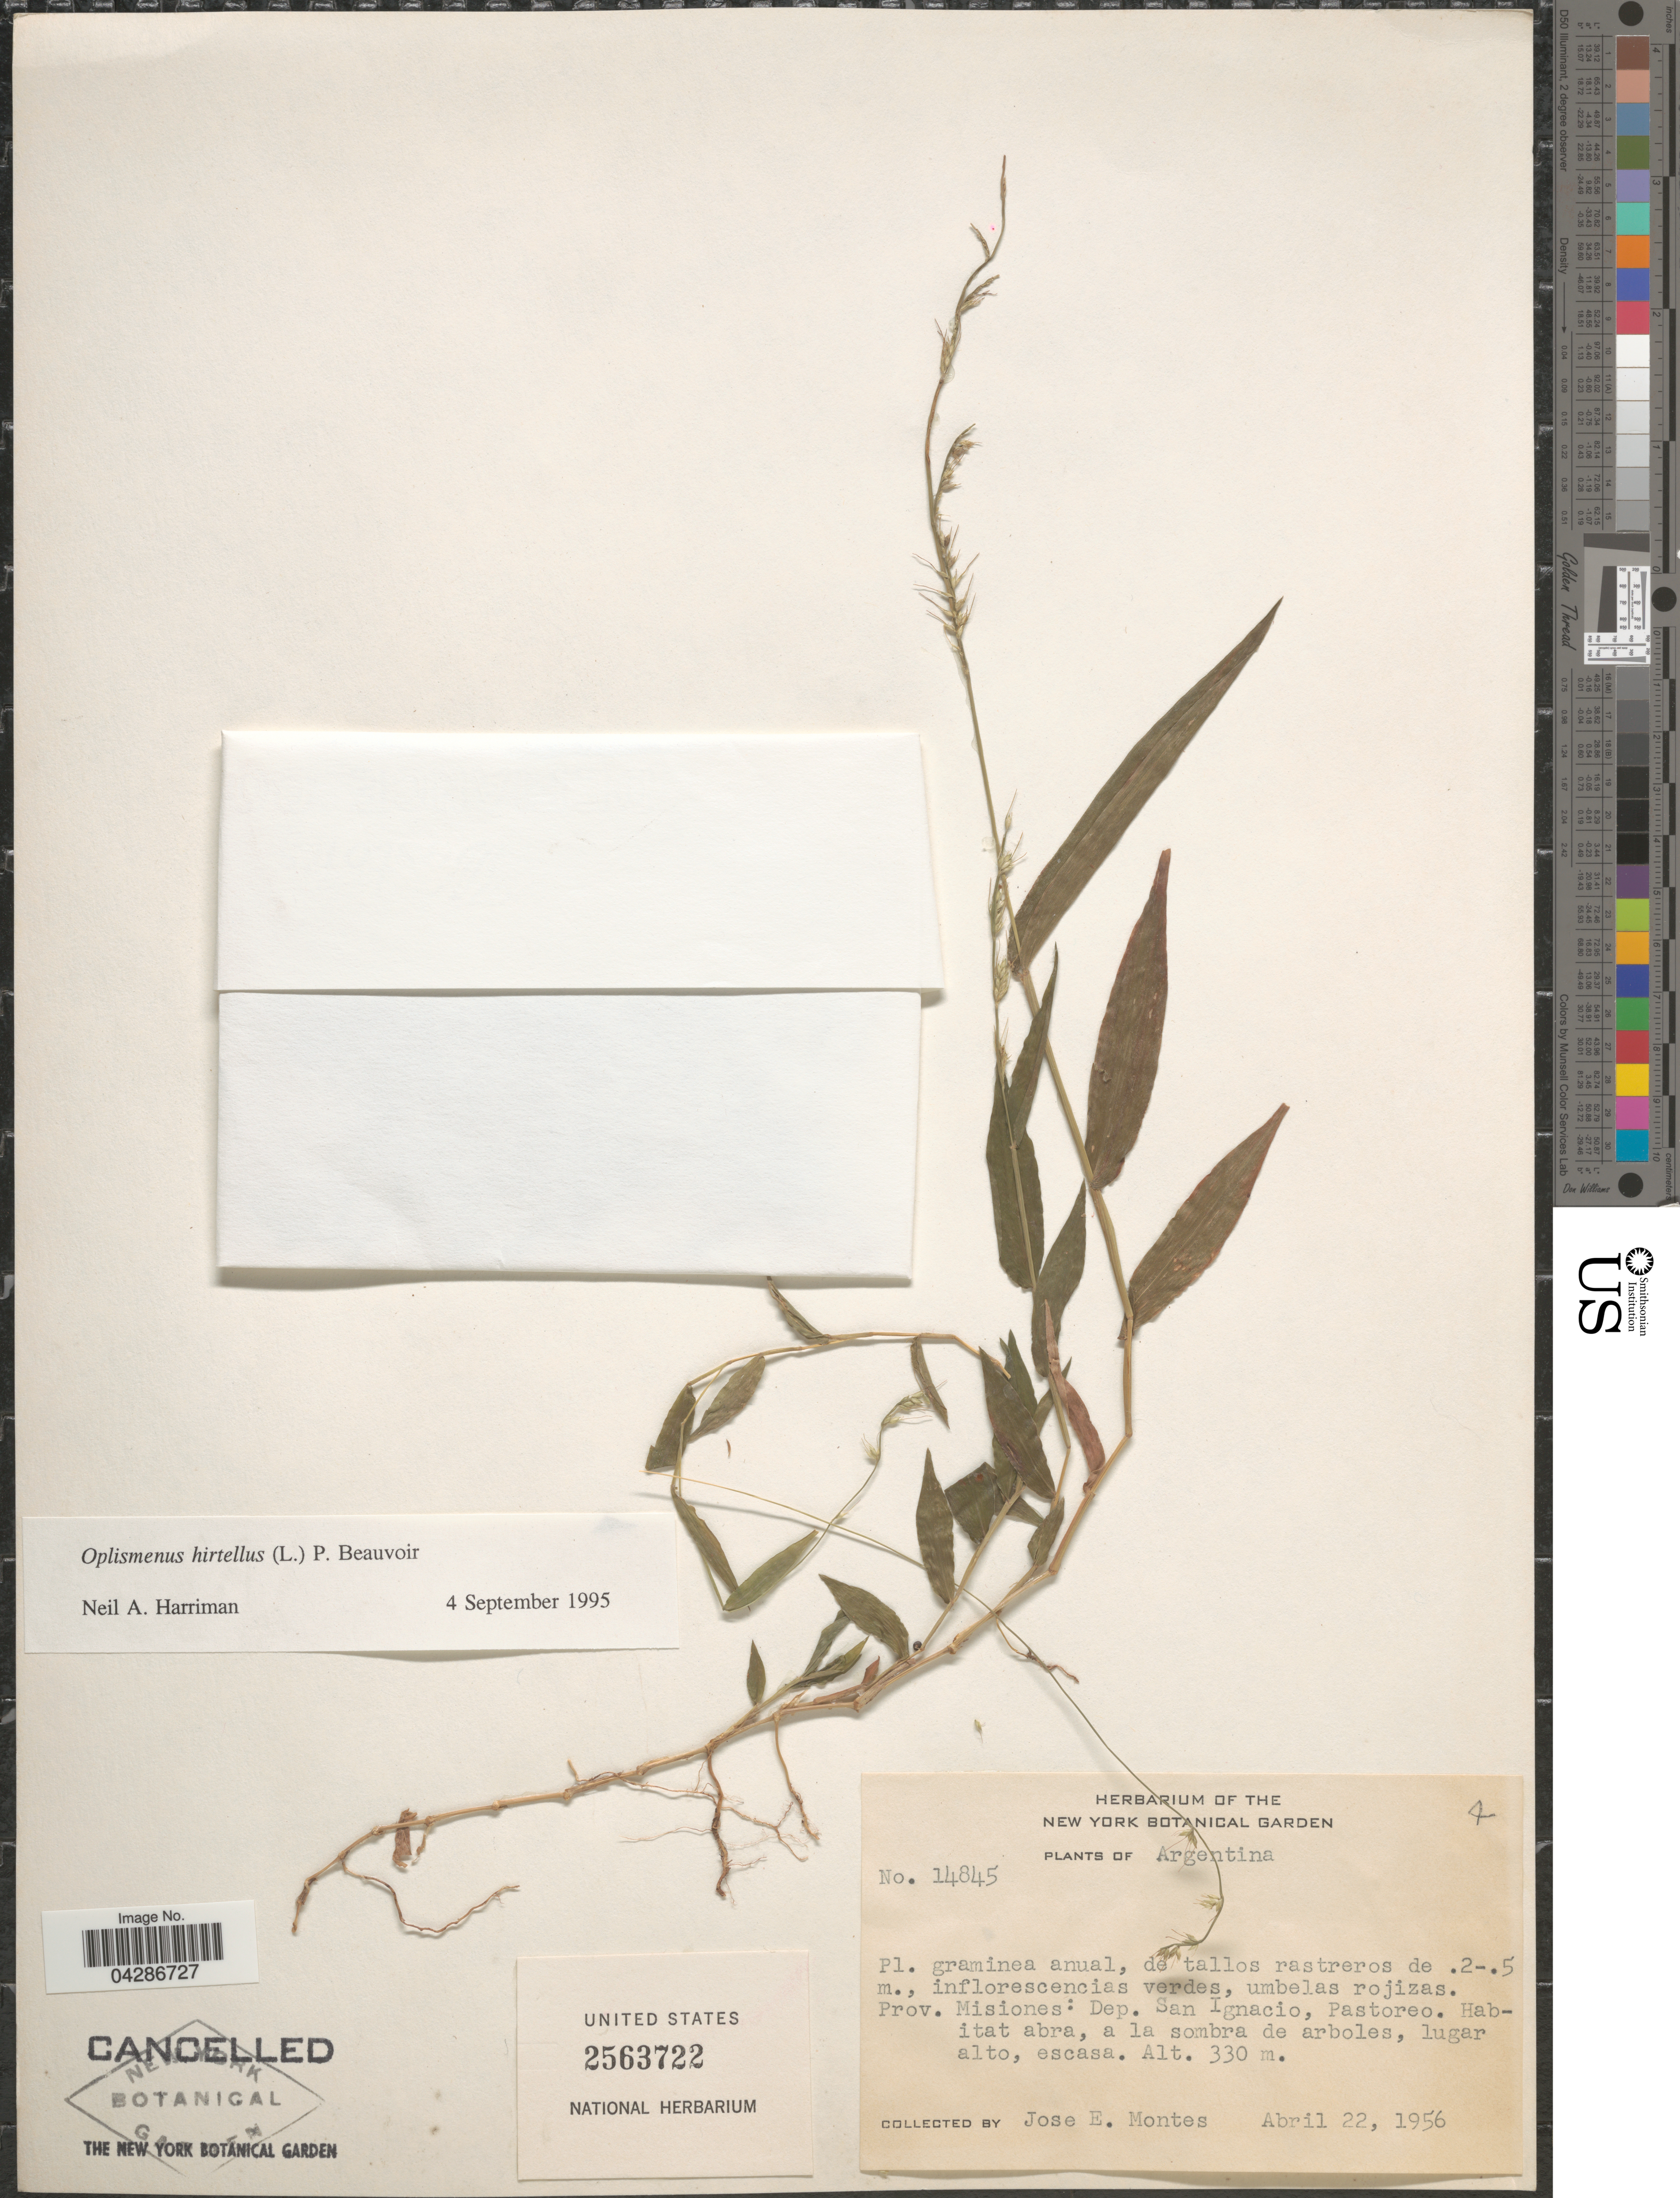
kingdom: Plantae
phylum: Tracheophyta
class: Liliopsida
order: Poales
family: Poaceae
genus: Oplismenus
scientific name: Oplismenus hirtellus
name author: (L.) P. Beauv.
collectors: J. E. Montes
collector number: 14845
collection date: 1956-04-22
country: Argentina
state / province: Misiones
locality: Dep. San Ignacio, Pastoreo.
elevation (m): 330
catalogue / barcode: US 2563722